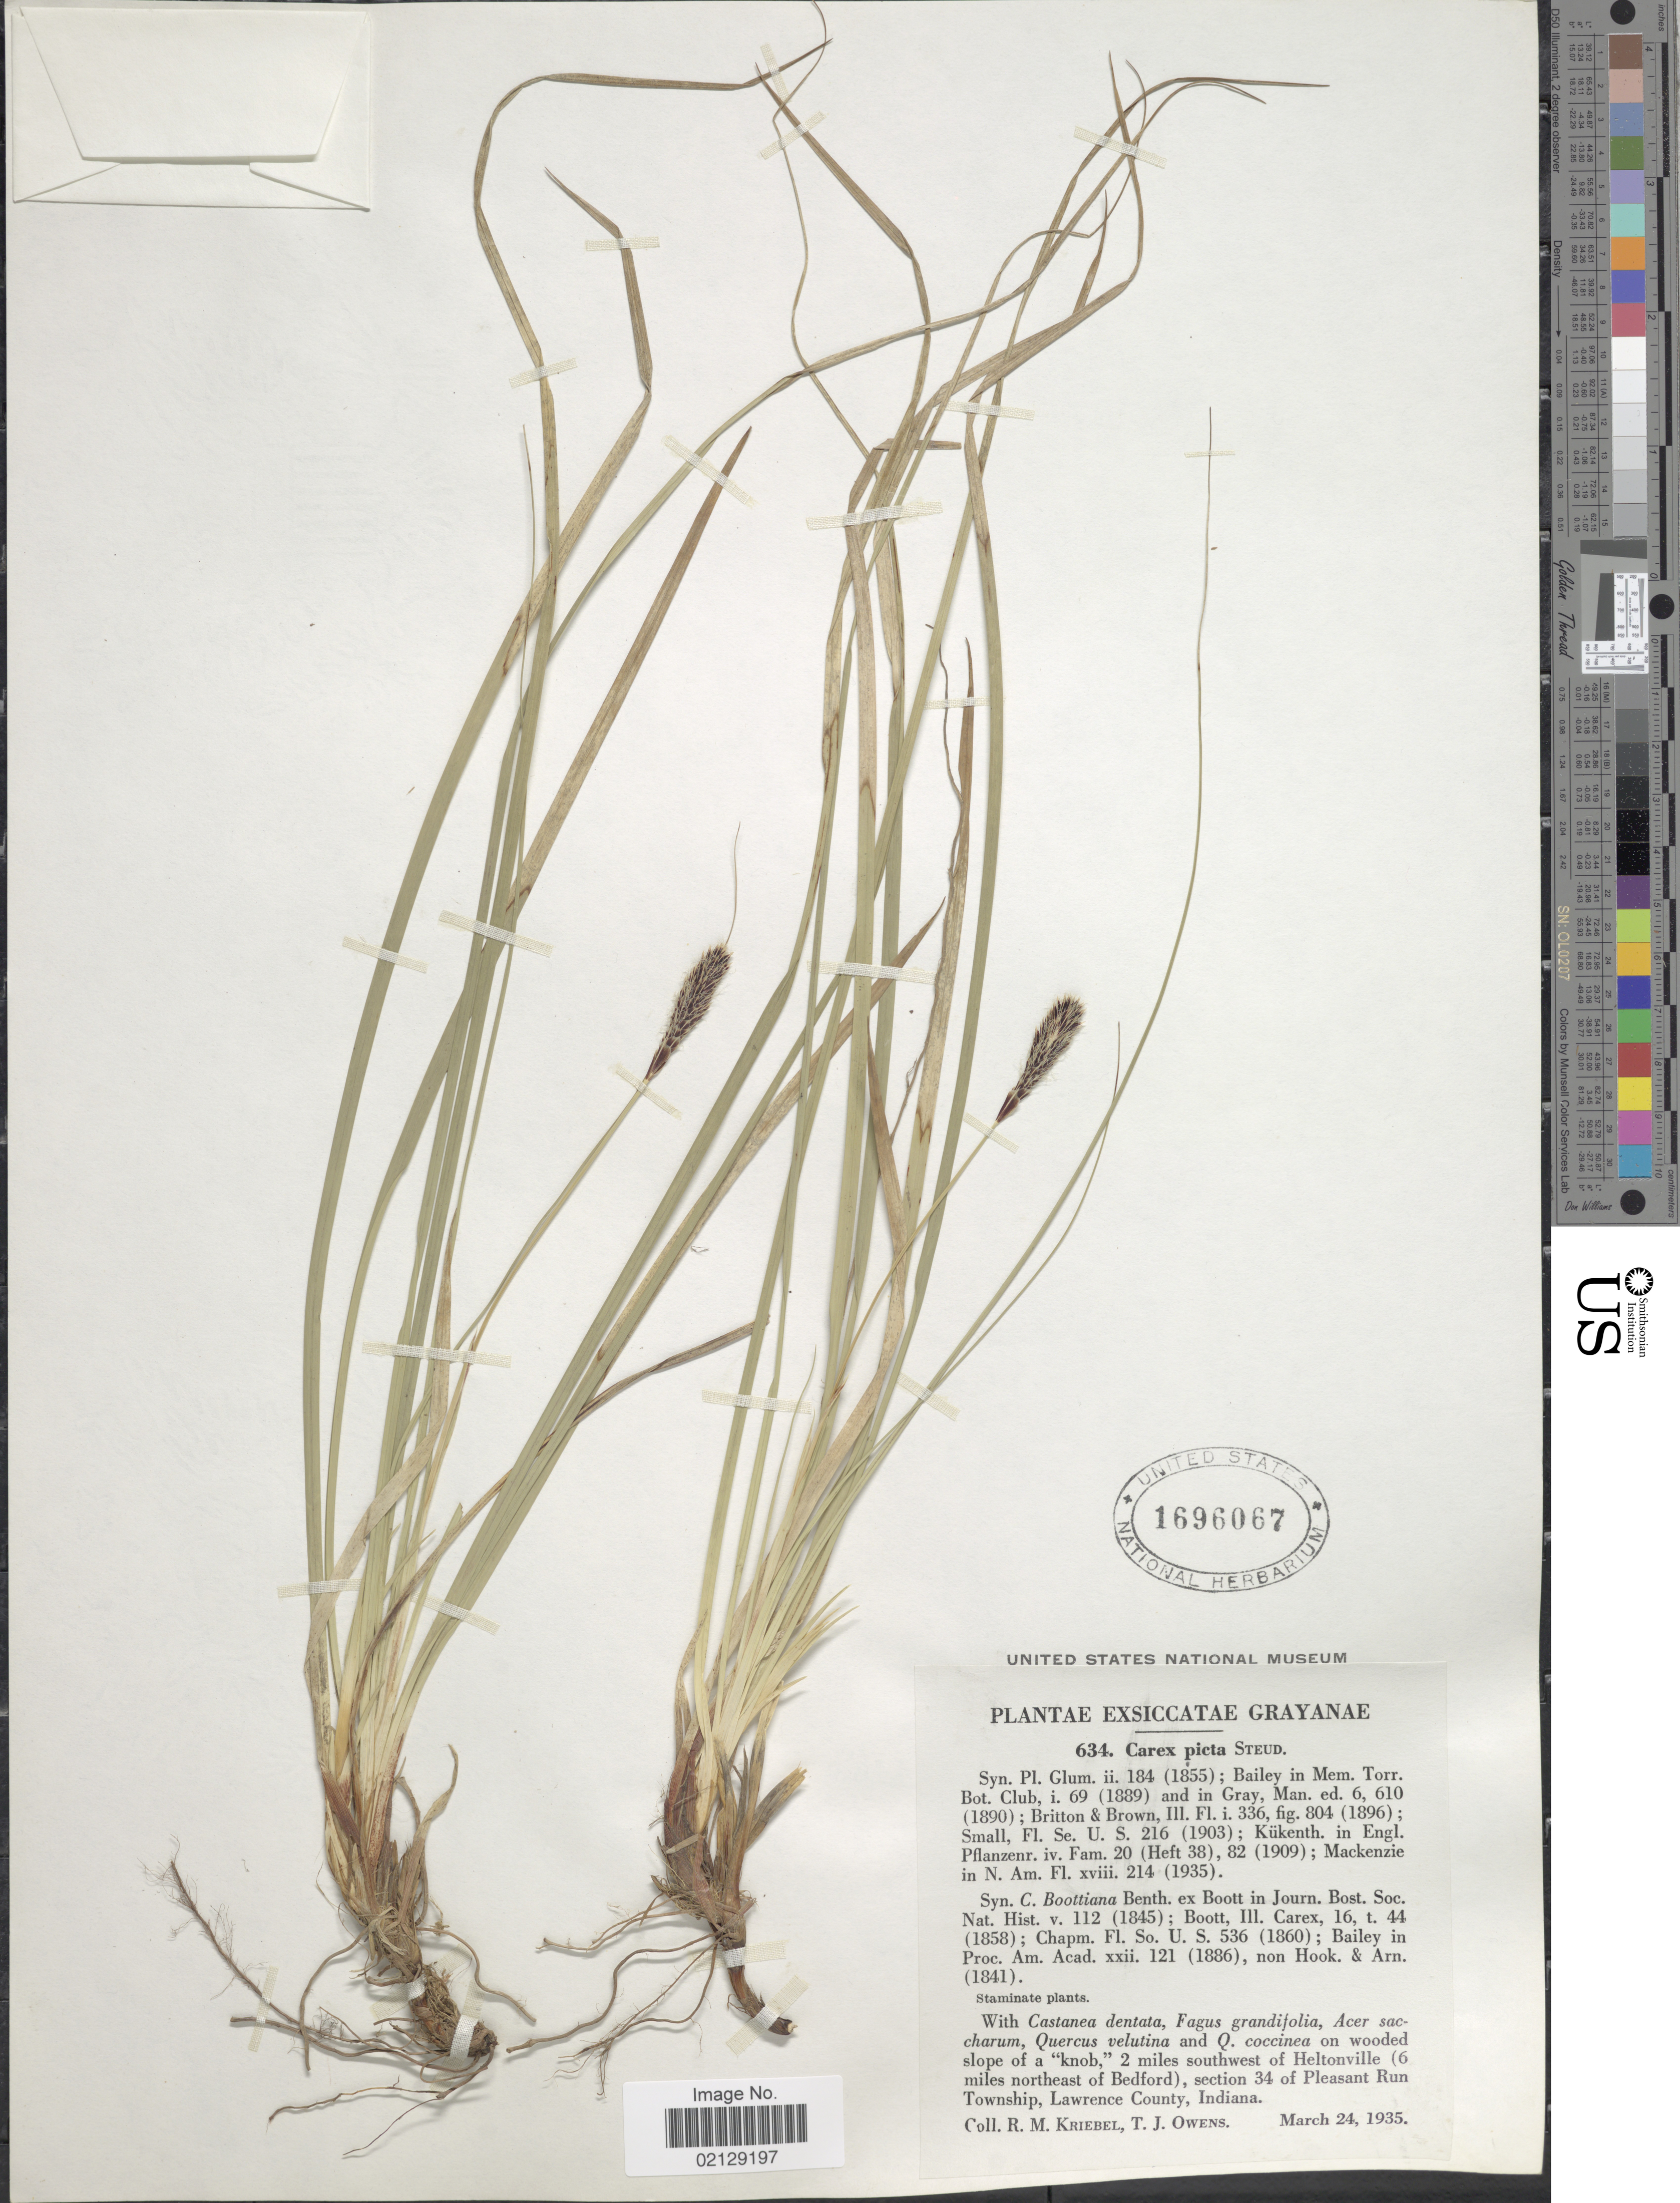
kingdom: Plantae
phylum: Tracheophyta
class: Liliopsida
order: Poales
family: Cyperaceae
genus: Carex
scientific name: Carex picta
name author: Steud.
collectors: R. M. Kriebel & T. Owens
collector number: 634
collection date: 1935-03-24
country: United States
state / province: Indiana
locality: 2 miles southwest of Heltonville (6 miles northeast of Bedford), section 34 of Pleasant Run Township, Lawrence County, Indiana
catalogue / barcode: US 1696067